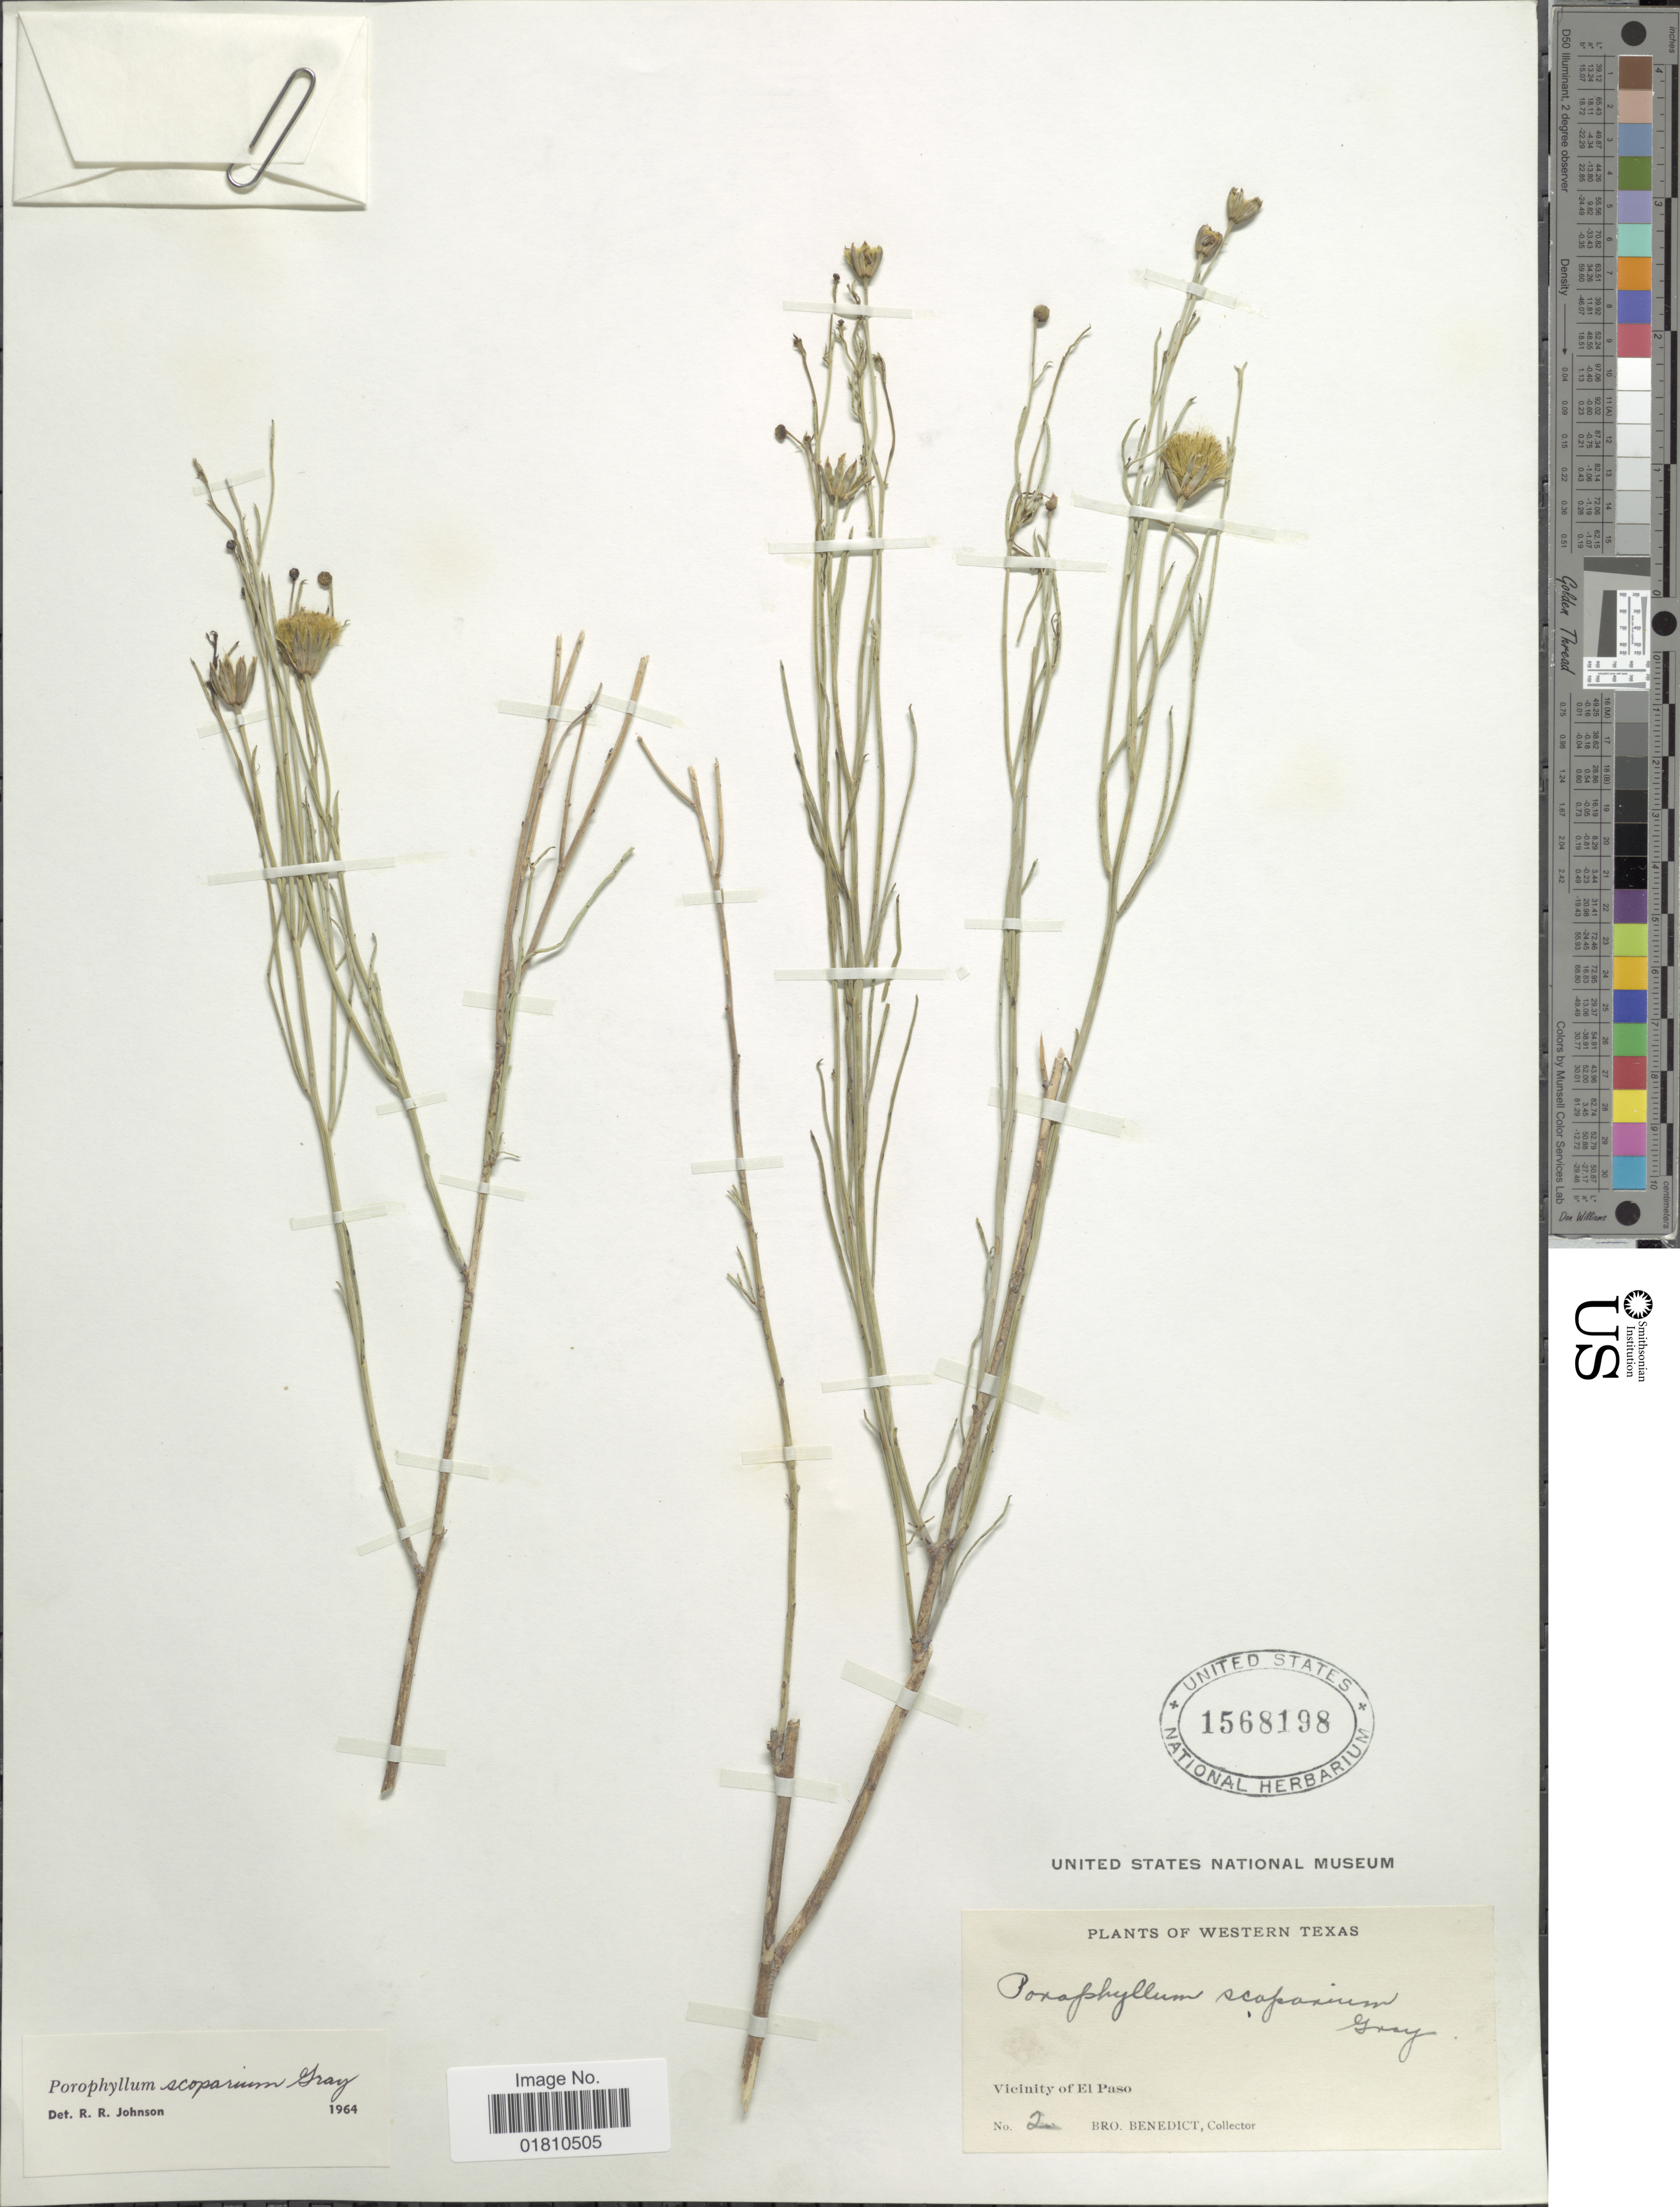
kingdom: Plantae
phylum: Tracheophyta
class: Magnoliopsida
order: Asterales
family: Asteraceae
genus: Porophyllum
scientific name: Porophyllum scoparium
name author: A. Gray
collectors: Bro. Benedict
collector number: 2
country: United States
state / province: Texas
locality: Western Texas, vicinity of El Paso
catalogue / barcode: US 1568198